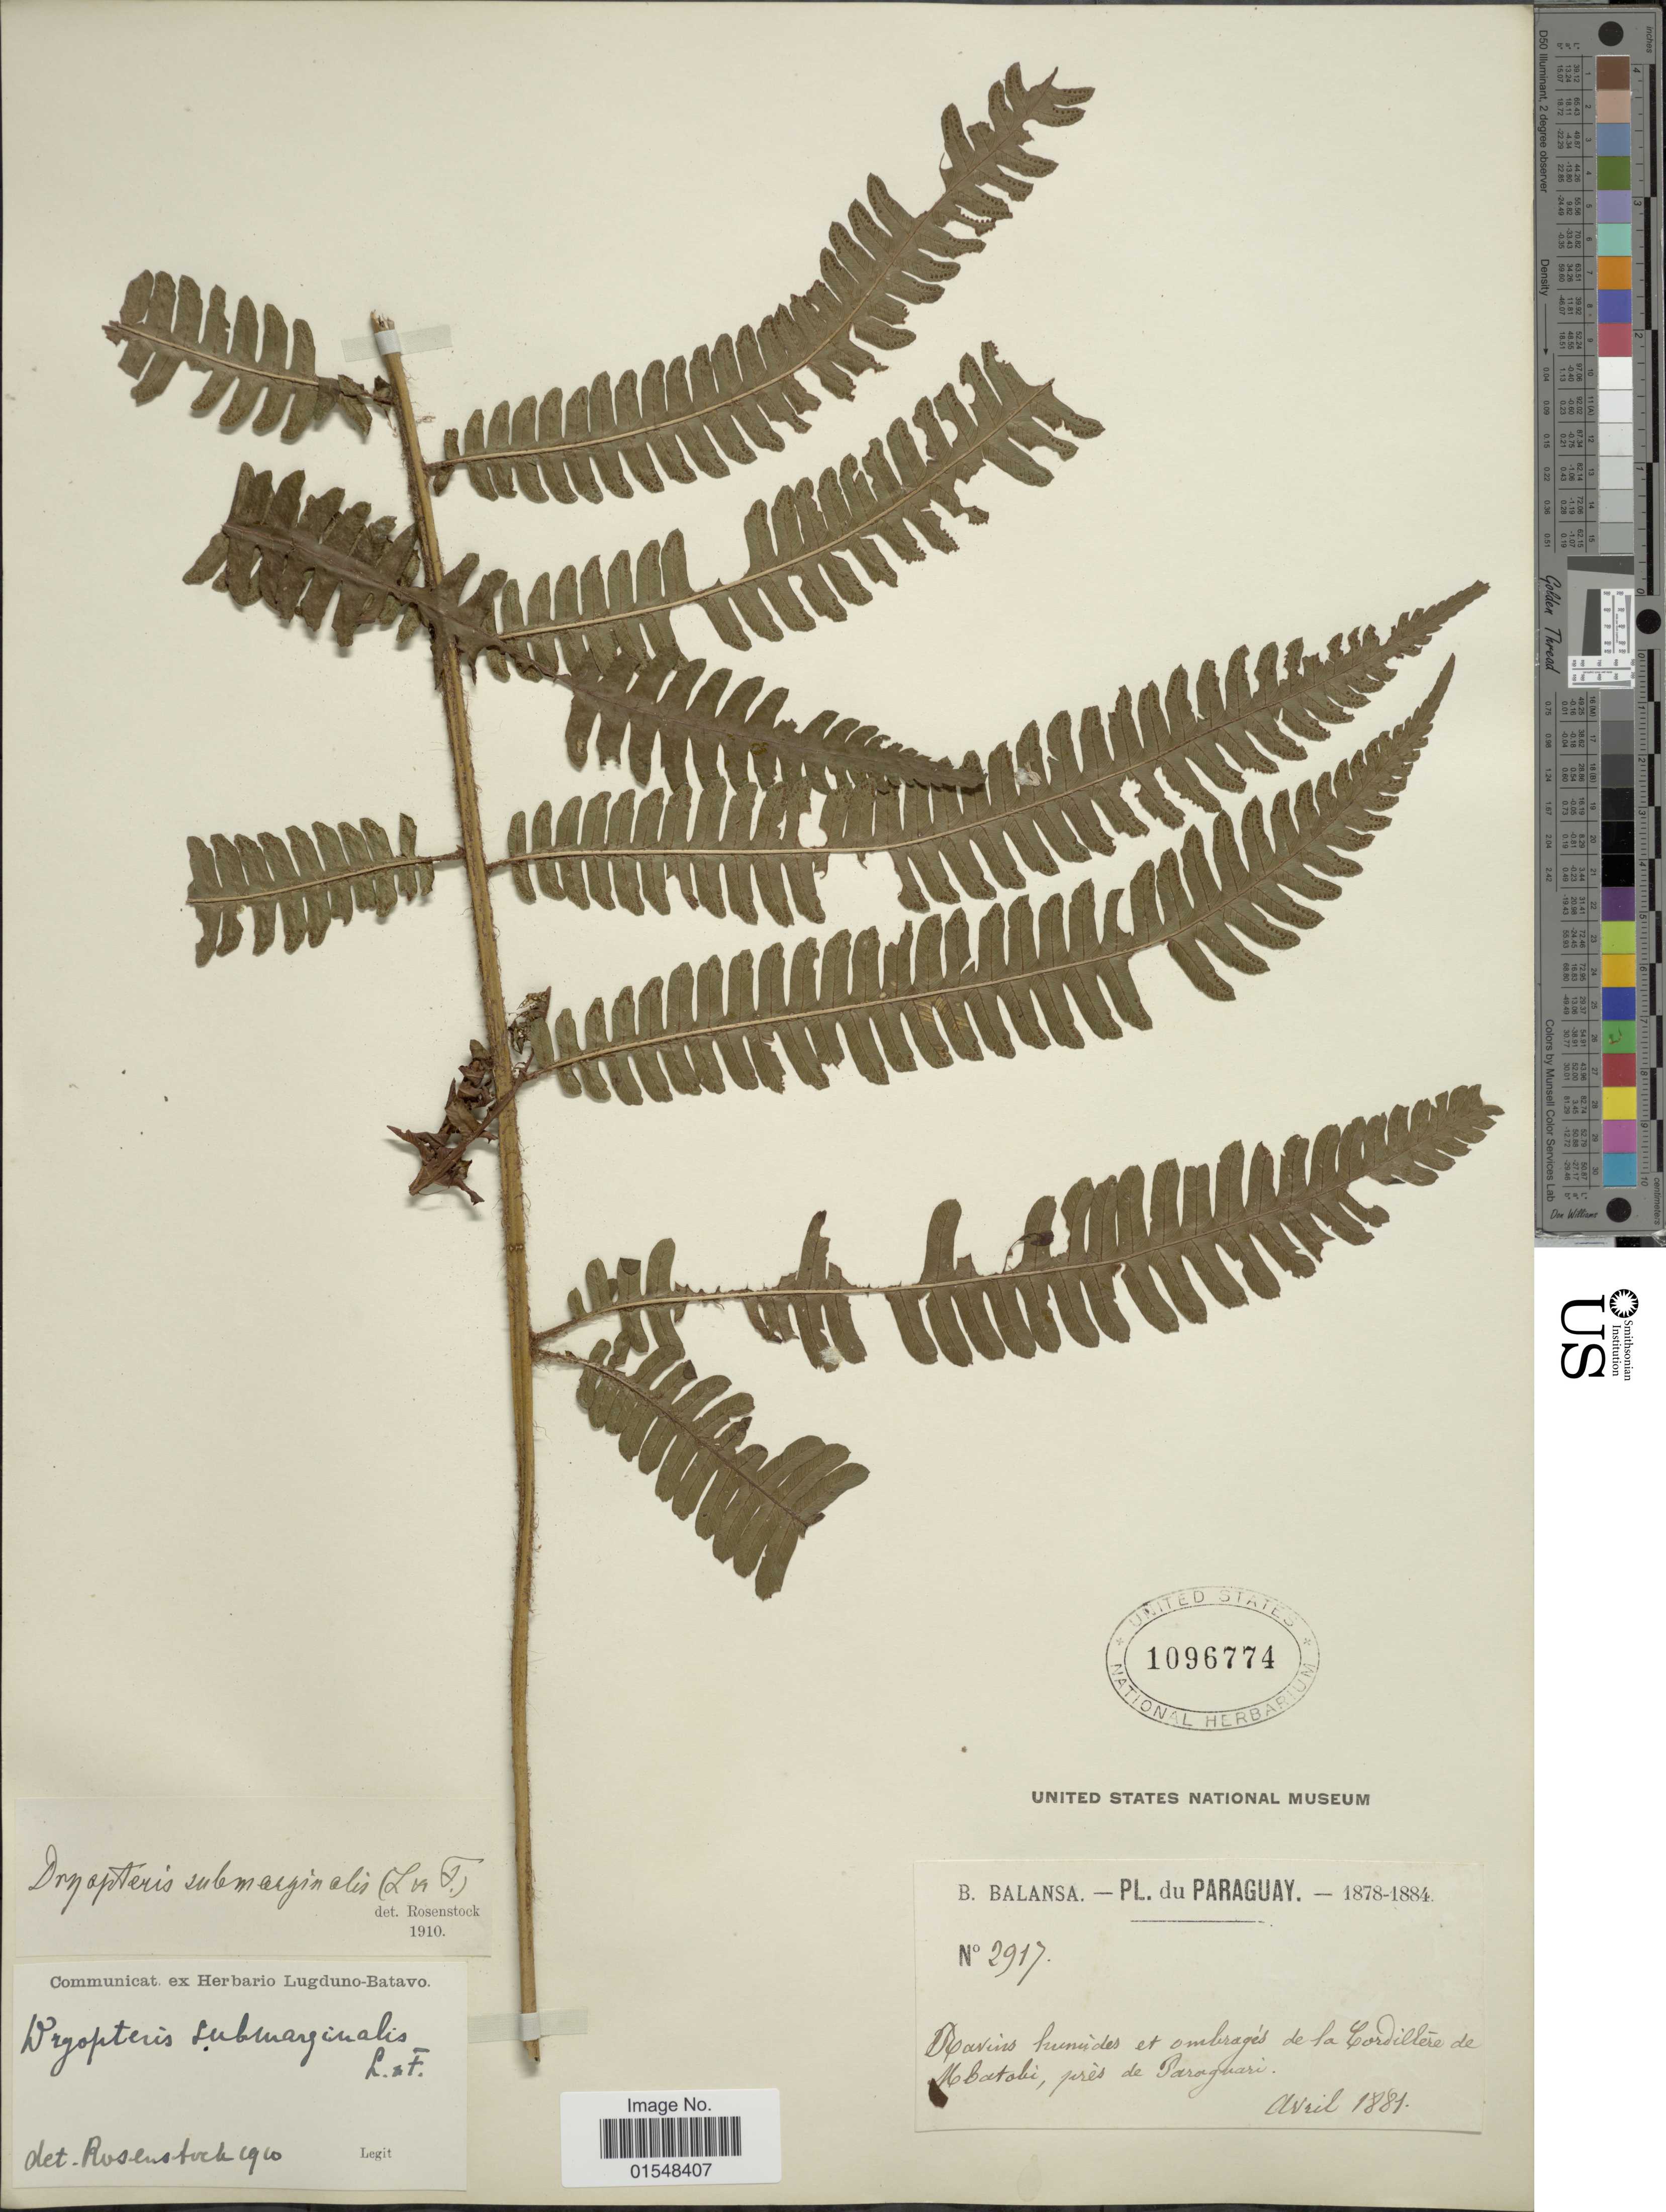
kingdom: Plantae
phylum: Tracheophyta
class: Polypodiopsida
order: Polypodiales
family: Dryopteridaceae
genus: Ctenitis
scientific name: Ctenitis submarginalis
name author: (Langsd. & Fisch.) Ching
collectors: B. Balansa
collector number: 2917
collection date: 1881-04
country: Paraguay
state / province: Cordillera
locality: Ravines humides et ombragés de ka Cordillére de Mbatabi, prés de Paraguari.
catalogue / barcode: US 1096774